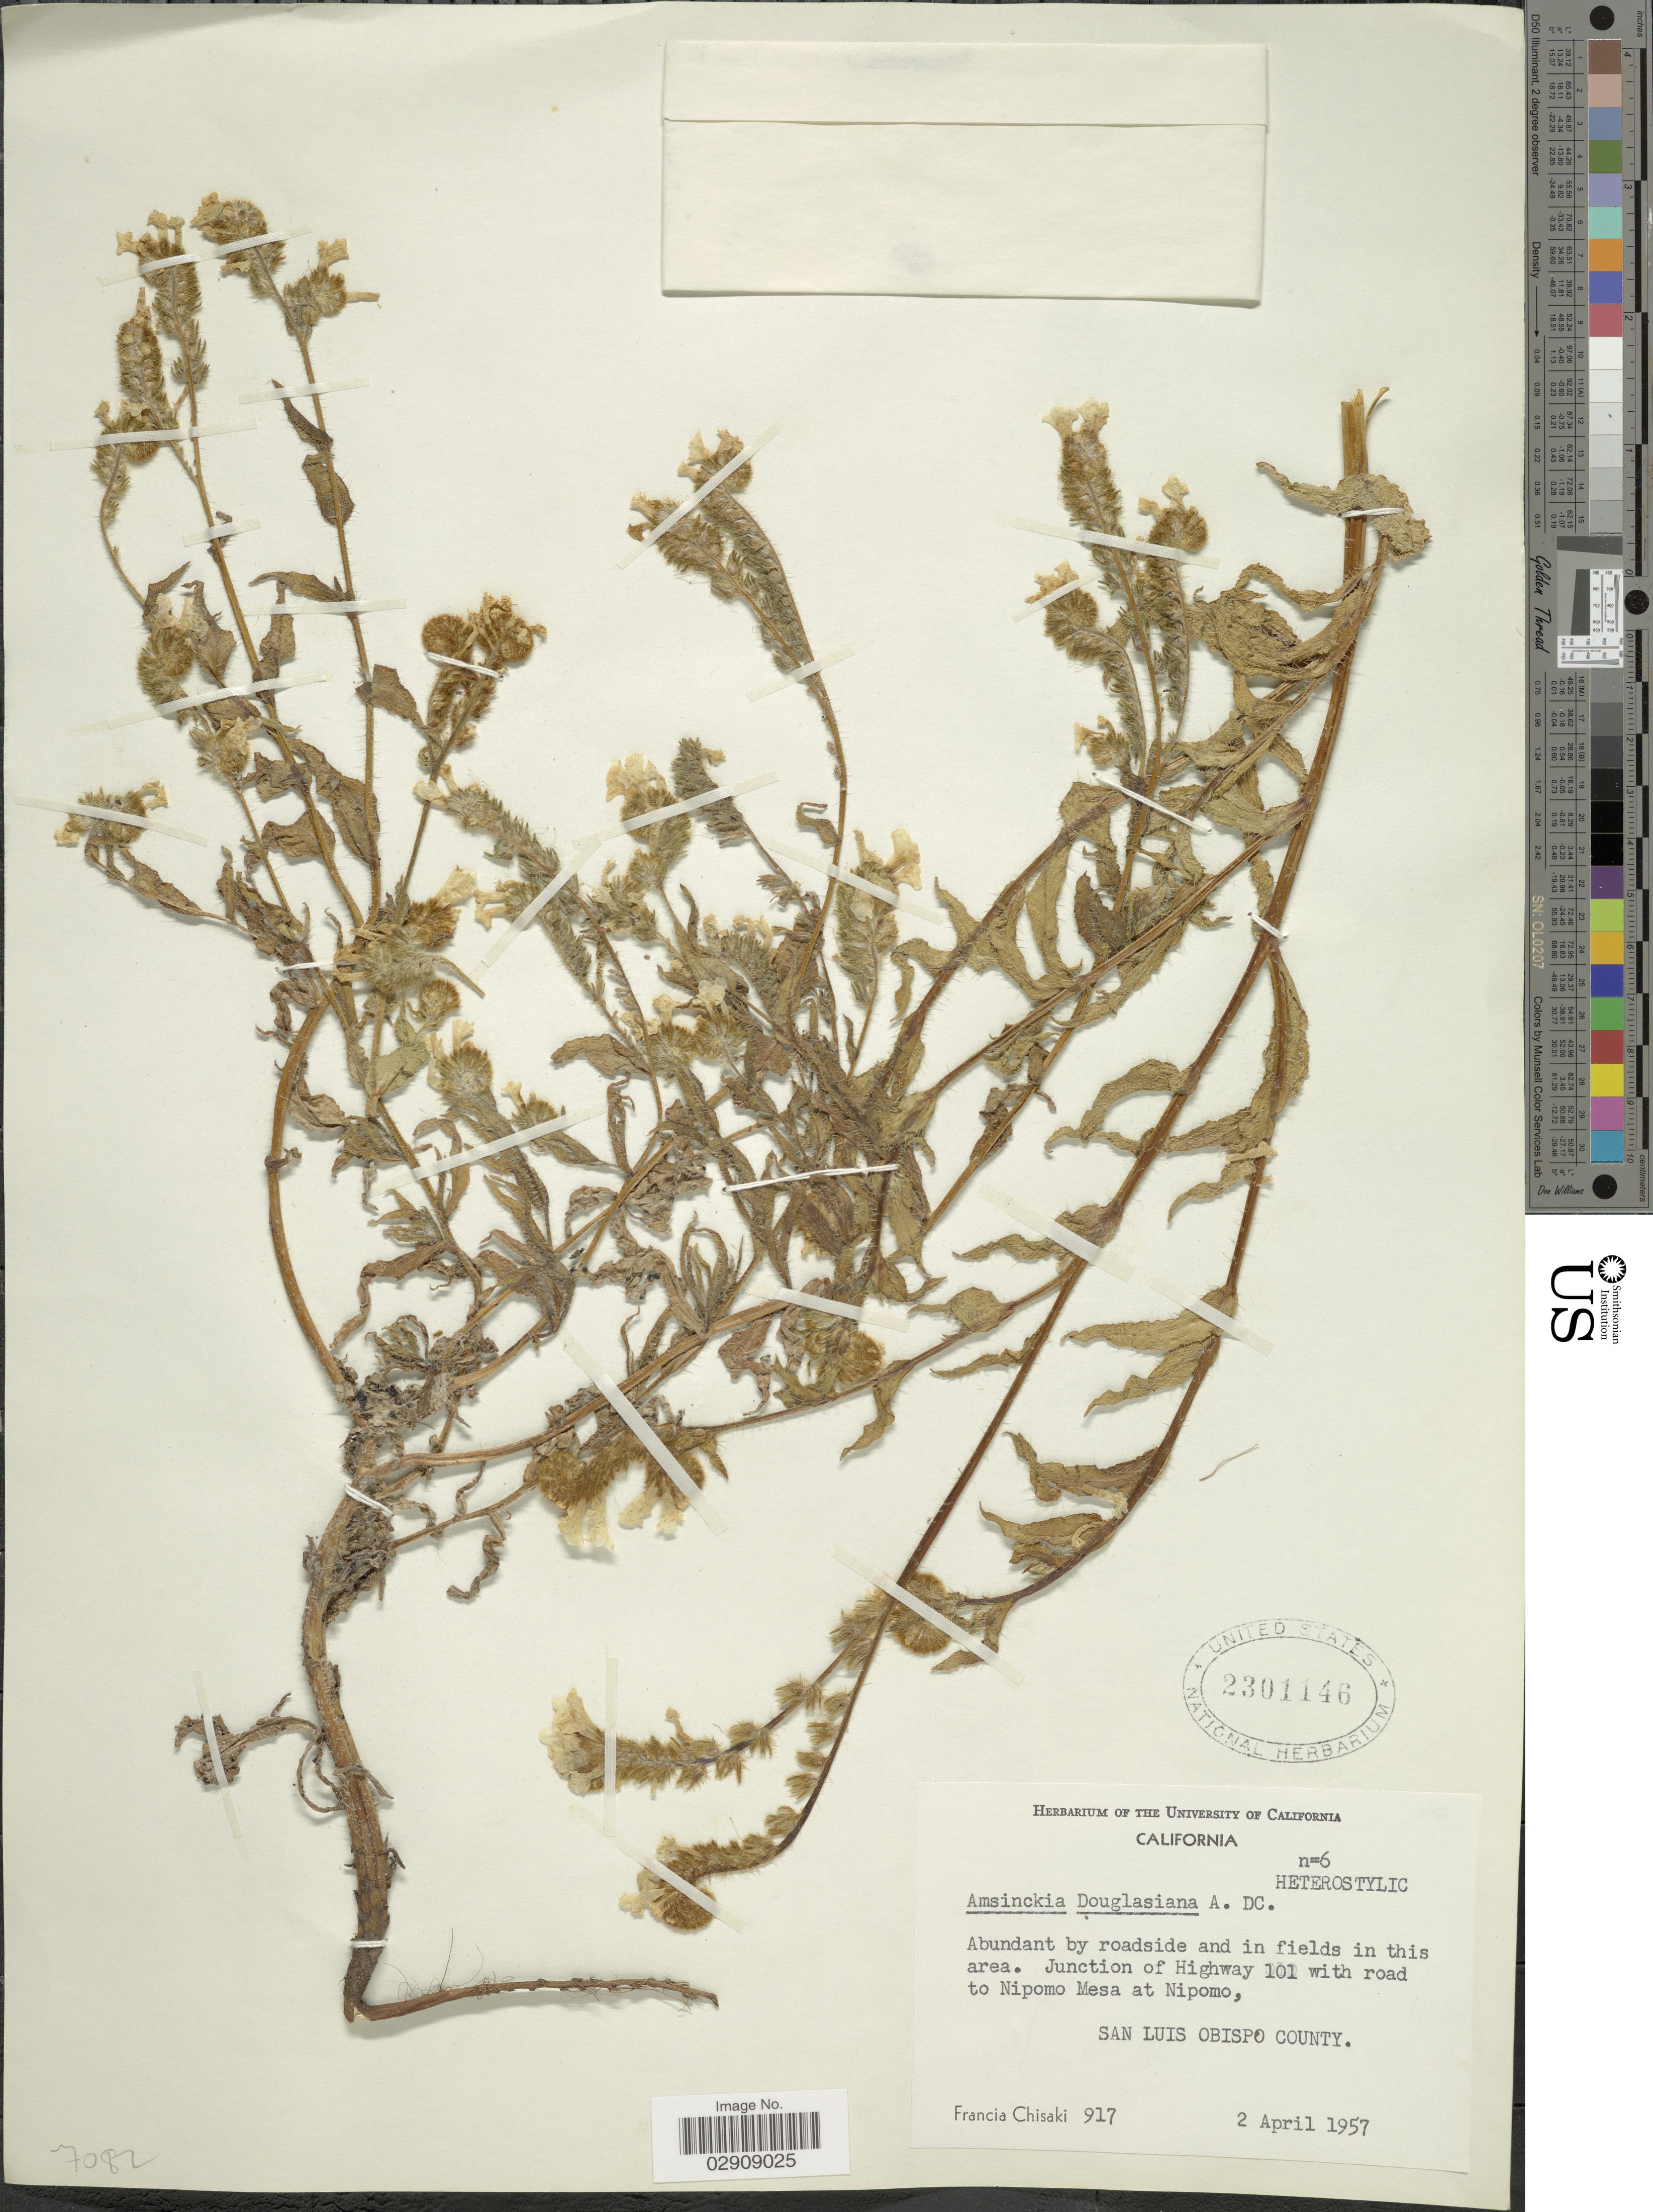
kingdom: Plantae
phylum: Tracheophyta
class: Magnoliopsida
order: Boraginales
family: Boraginaceae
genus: Amsinckia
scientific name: Amsinckia douglasiana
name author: A. DC.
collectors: F. Chisaki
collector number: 917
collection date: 1957-04-02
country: United States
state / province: California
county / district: San Luis Obispo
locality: Abundant by roadside and in fields in this area. Junction of Highway 101 with road to Nipomo Mesa at Nipomo, San Luis Obispo County. California.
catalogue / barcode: US 2301146